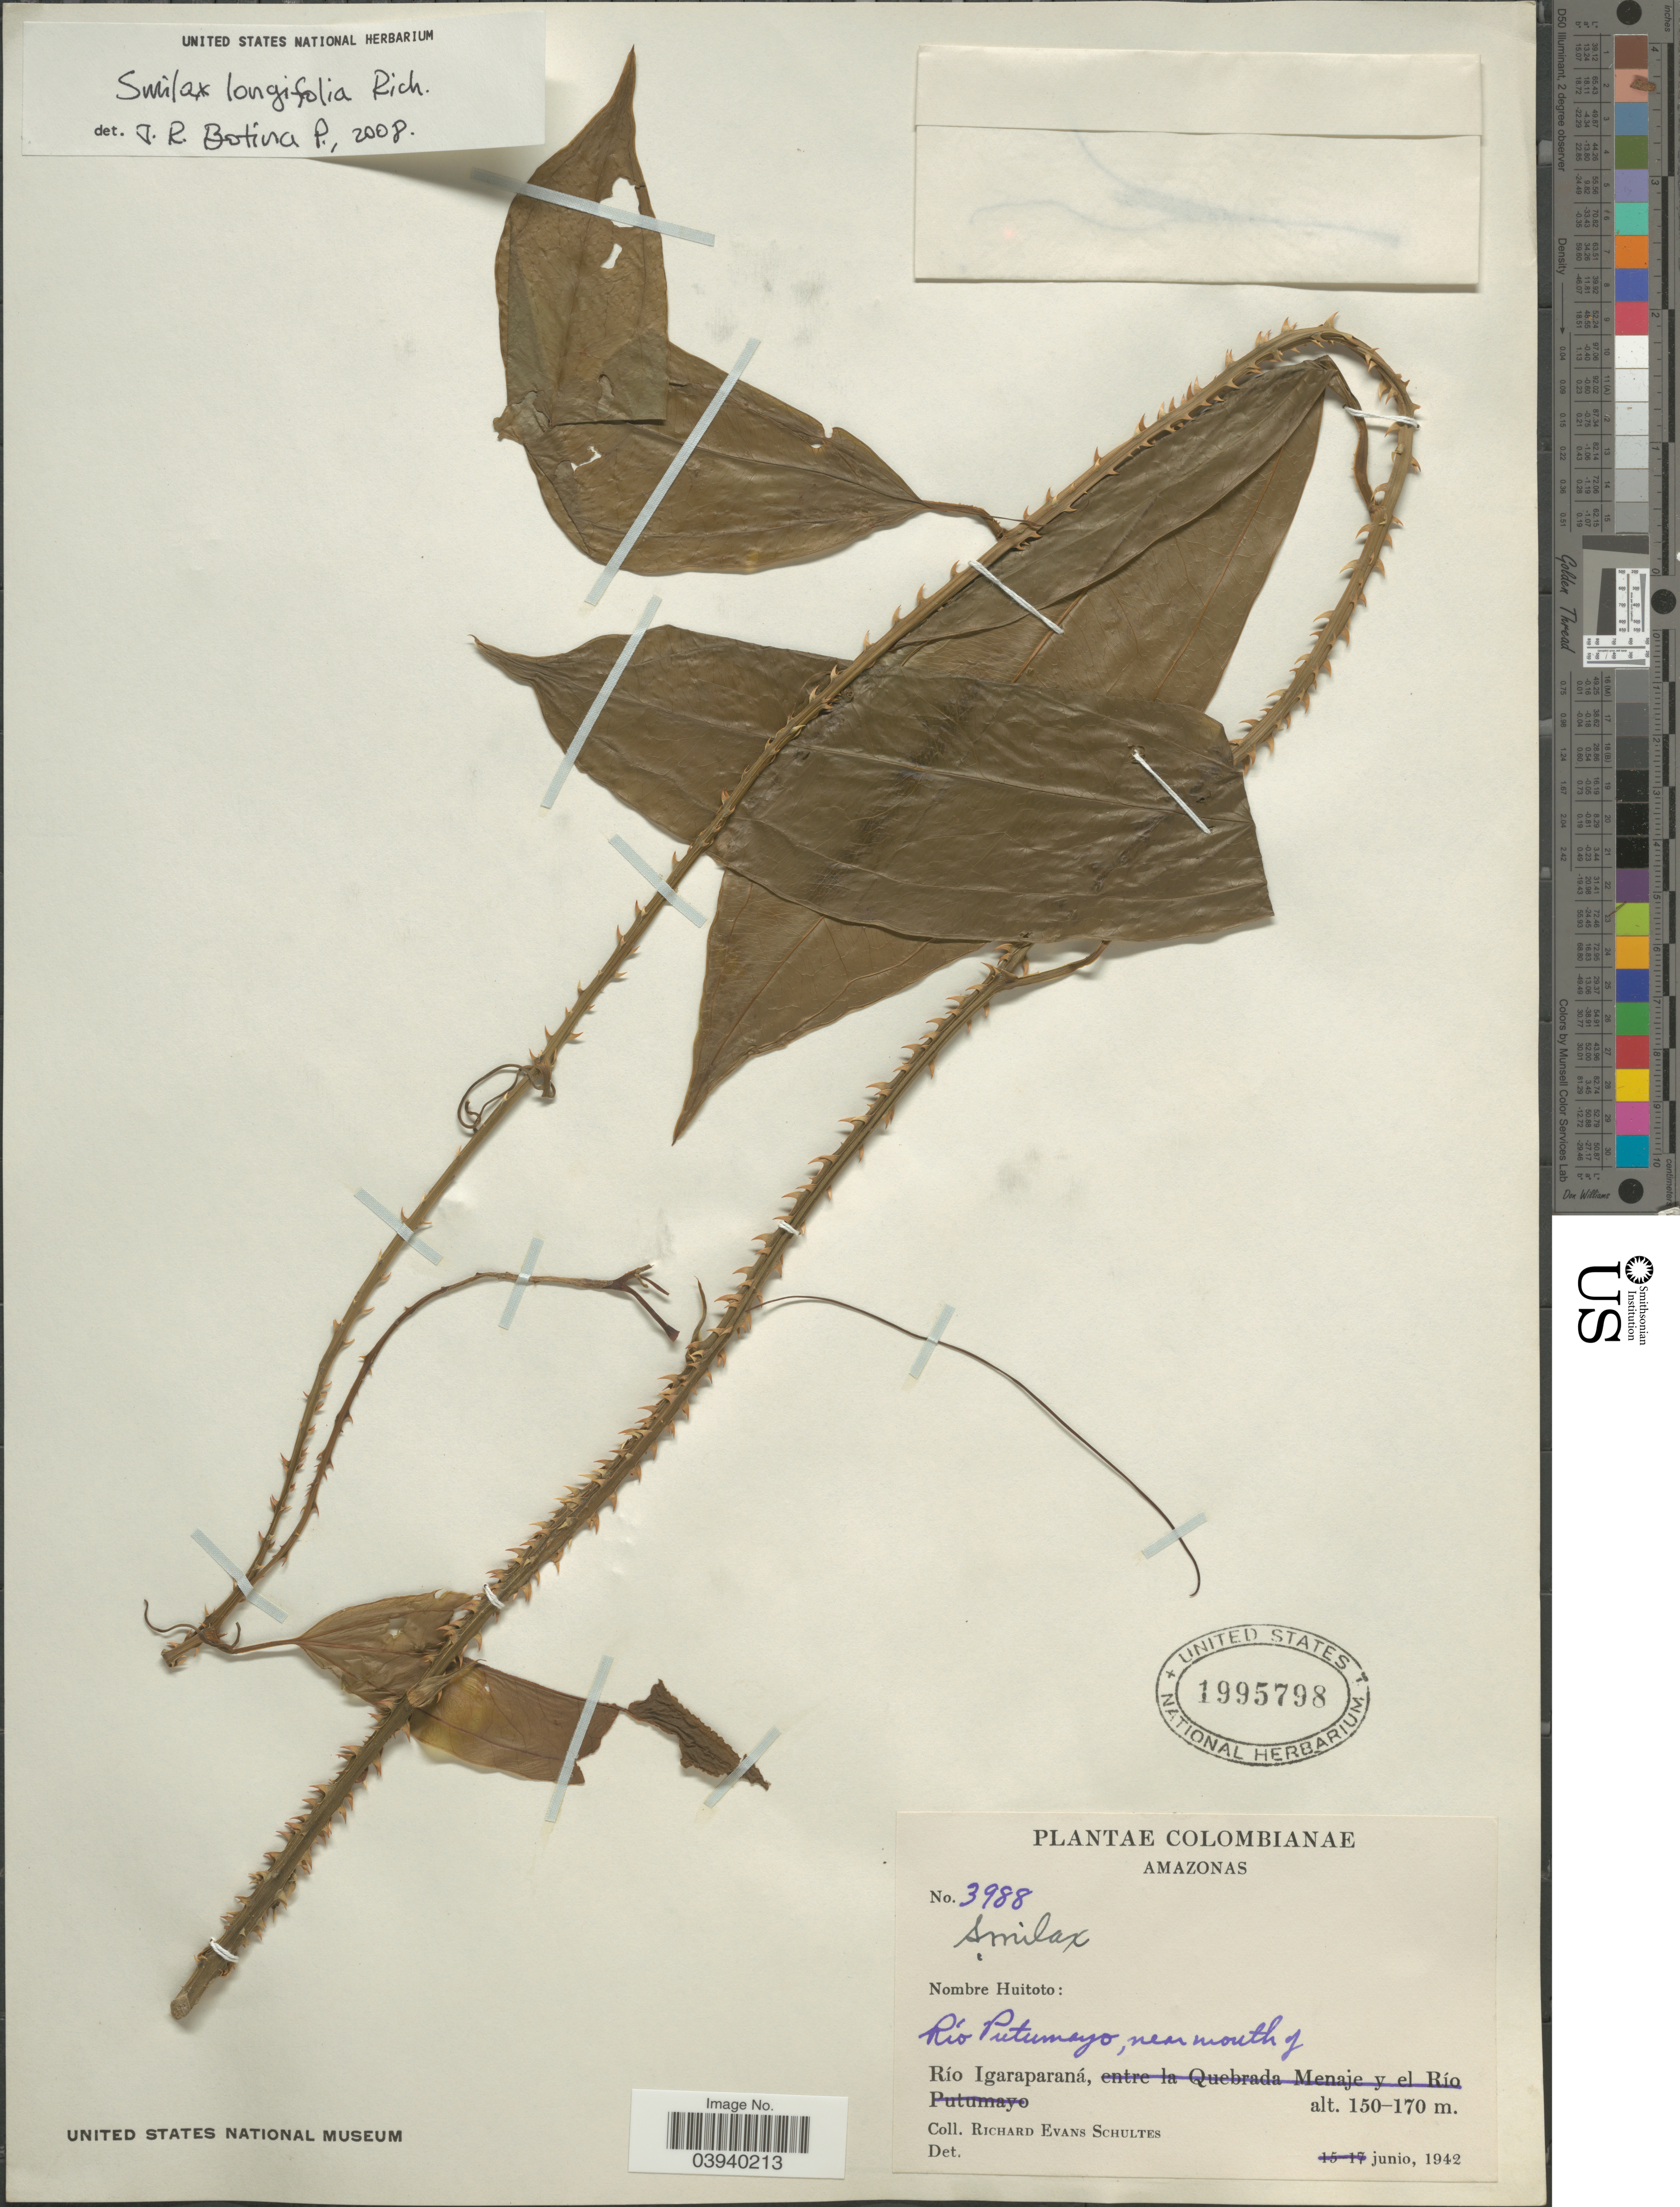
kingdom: Plantae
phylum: Tracheophyta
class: Liliopsida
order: Liliales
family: Smilacaceae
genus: Smilax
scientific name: Smilax longifolia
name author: Rich.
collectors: R. E. Schultes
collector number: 3988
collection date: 1942-06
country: Colombia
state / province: Amazônas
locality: Río Putumayo, near mouth of Río Igaraparaná.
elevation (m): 150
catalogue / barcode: US 1995798